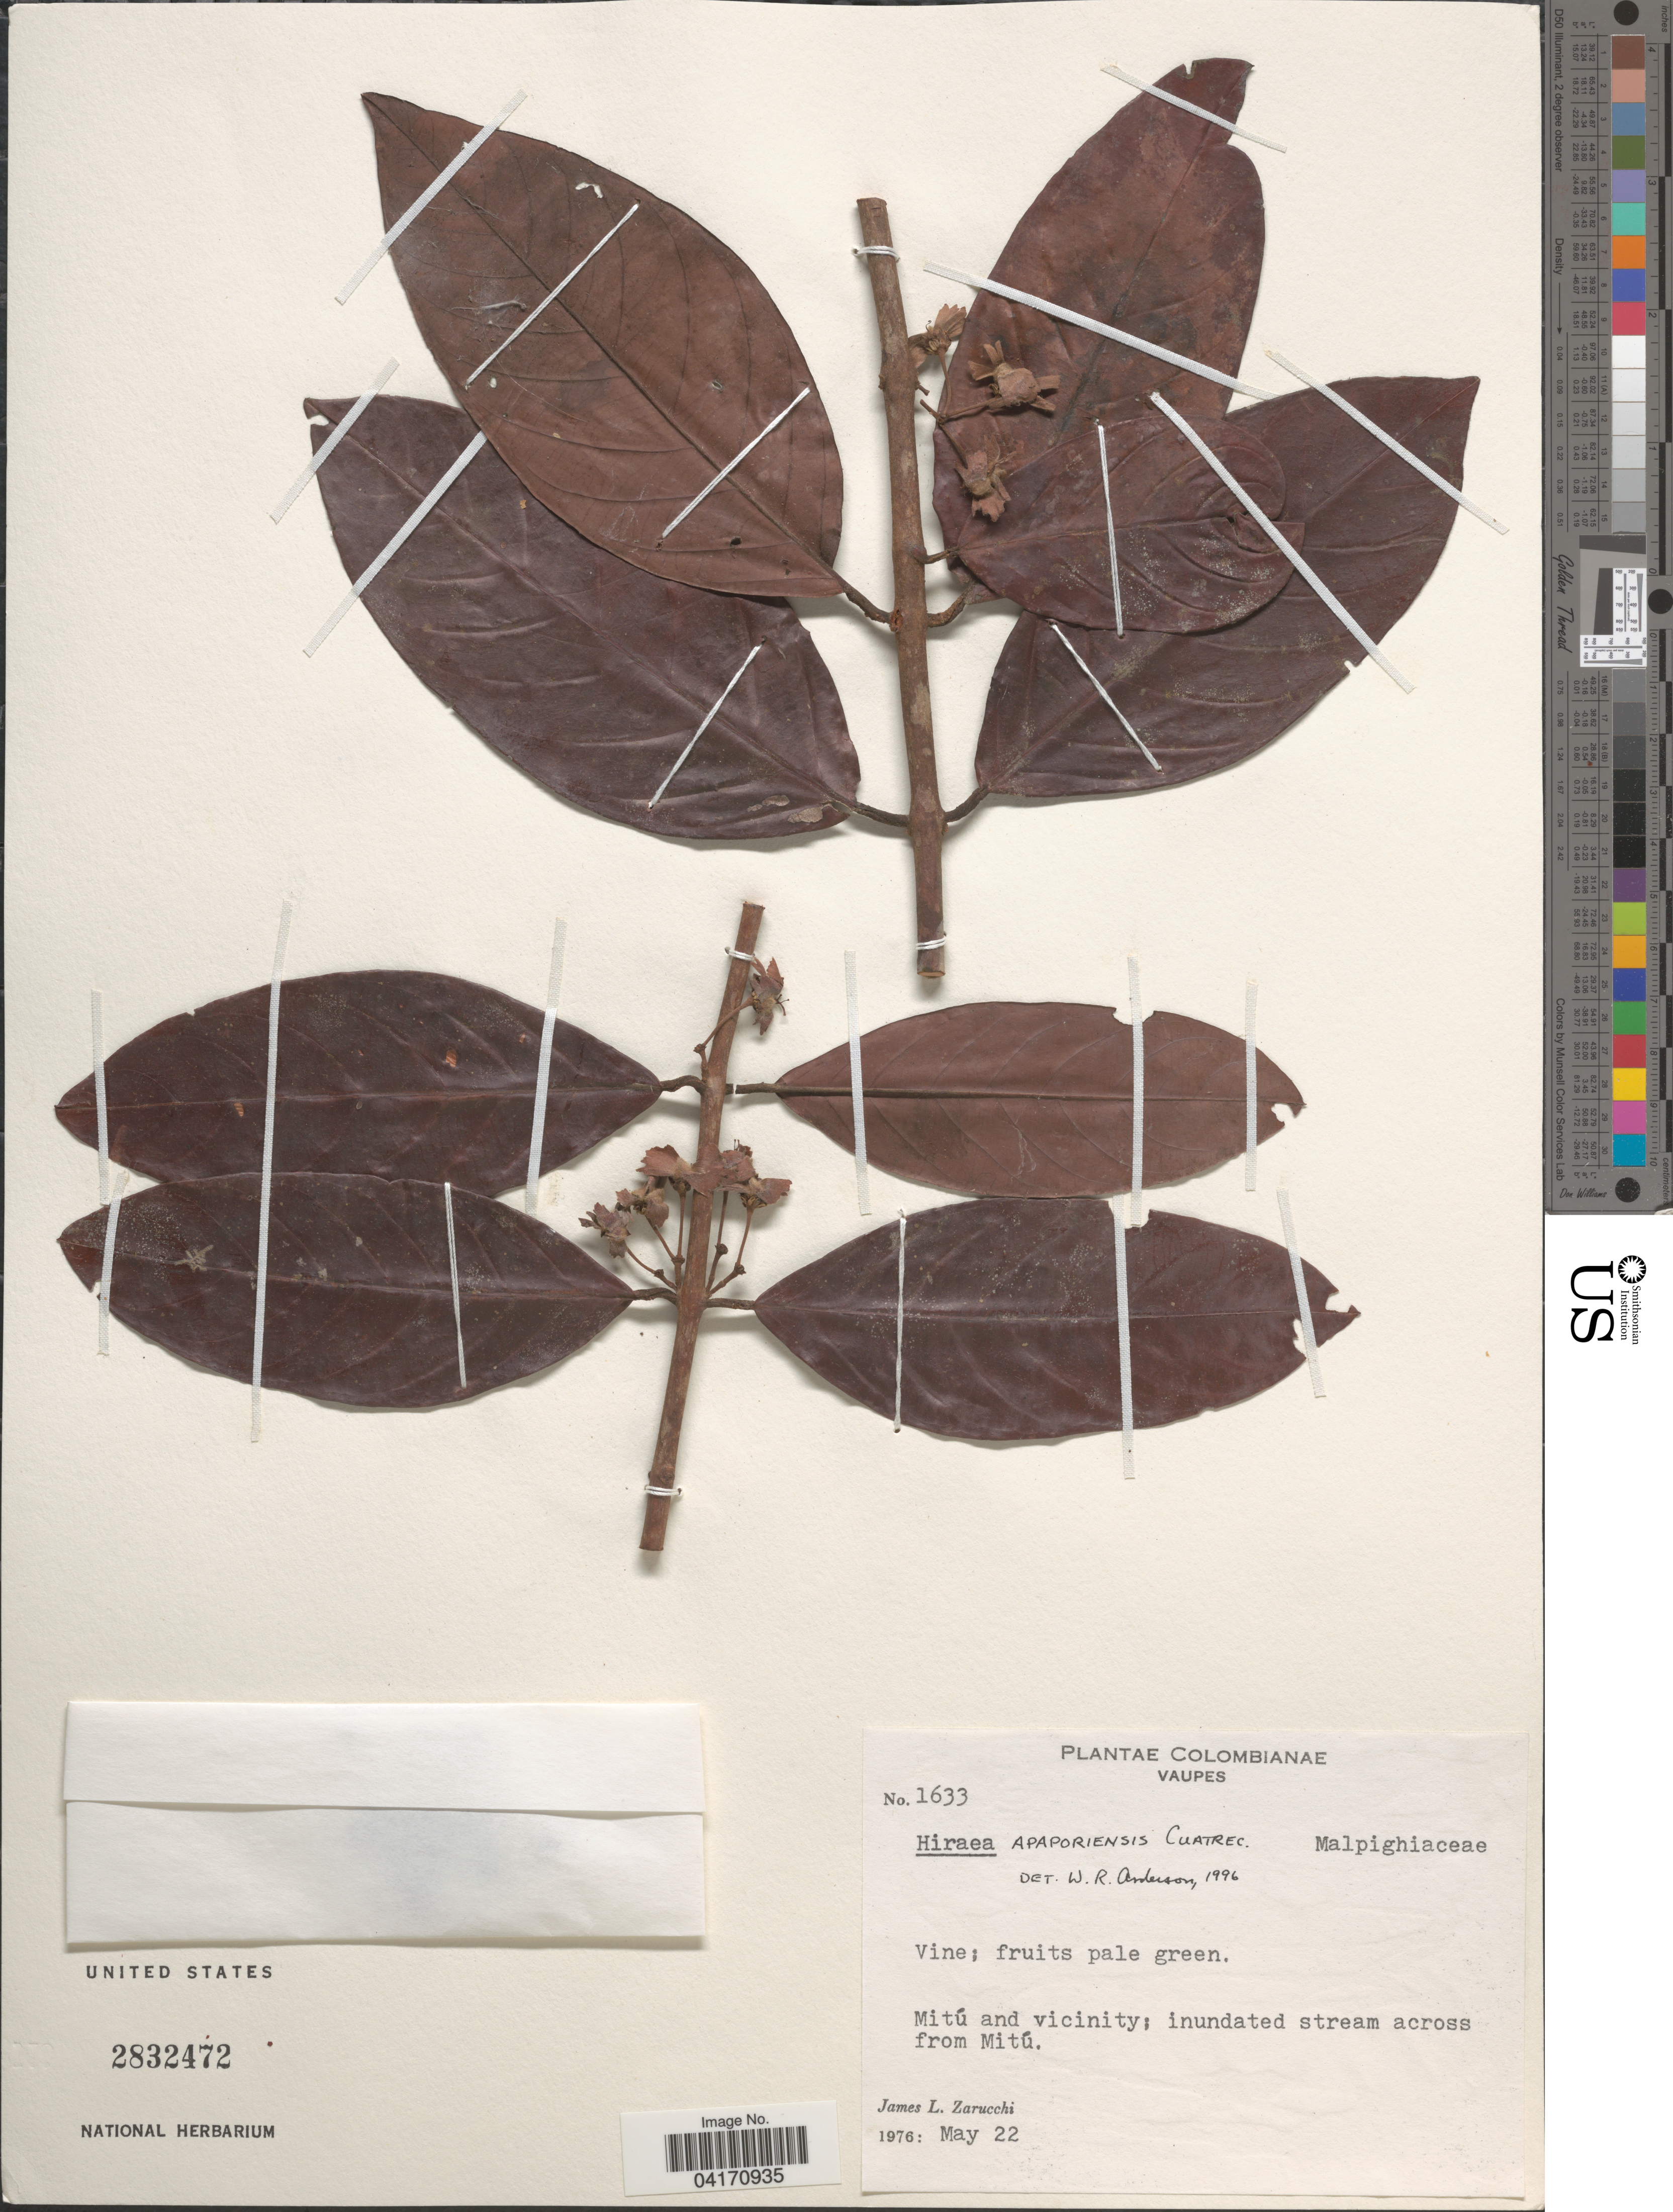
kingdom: Plantae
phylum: Tracheophyta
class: Magnoliopsida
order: Malpighiales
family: Malpighiaceae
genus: Hiraea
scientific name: Hiraea apaporiensis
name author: Cuatrec.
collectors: J. L. Zarucchi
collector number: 1633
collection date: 1976-05-22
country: Colombia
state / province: Vaupés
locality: Mitú and vicinity; inundated stream across from Mitú.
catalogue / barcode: US 2832472